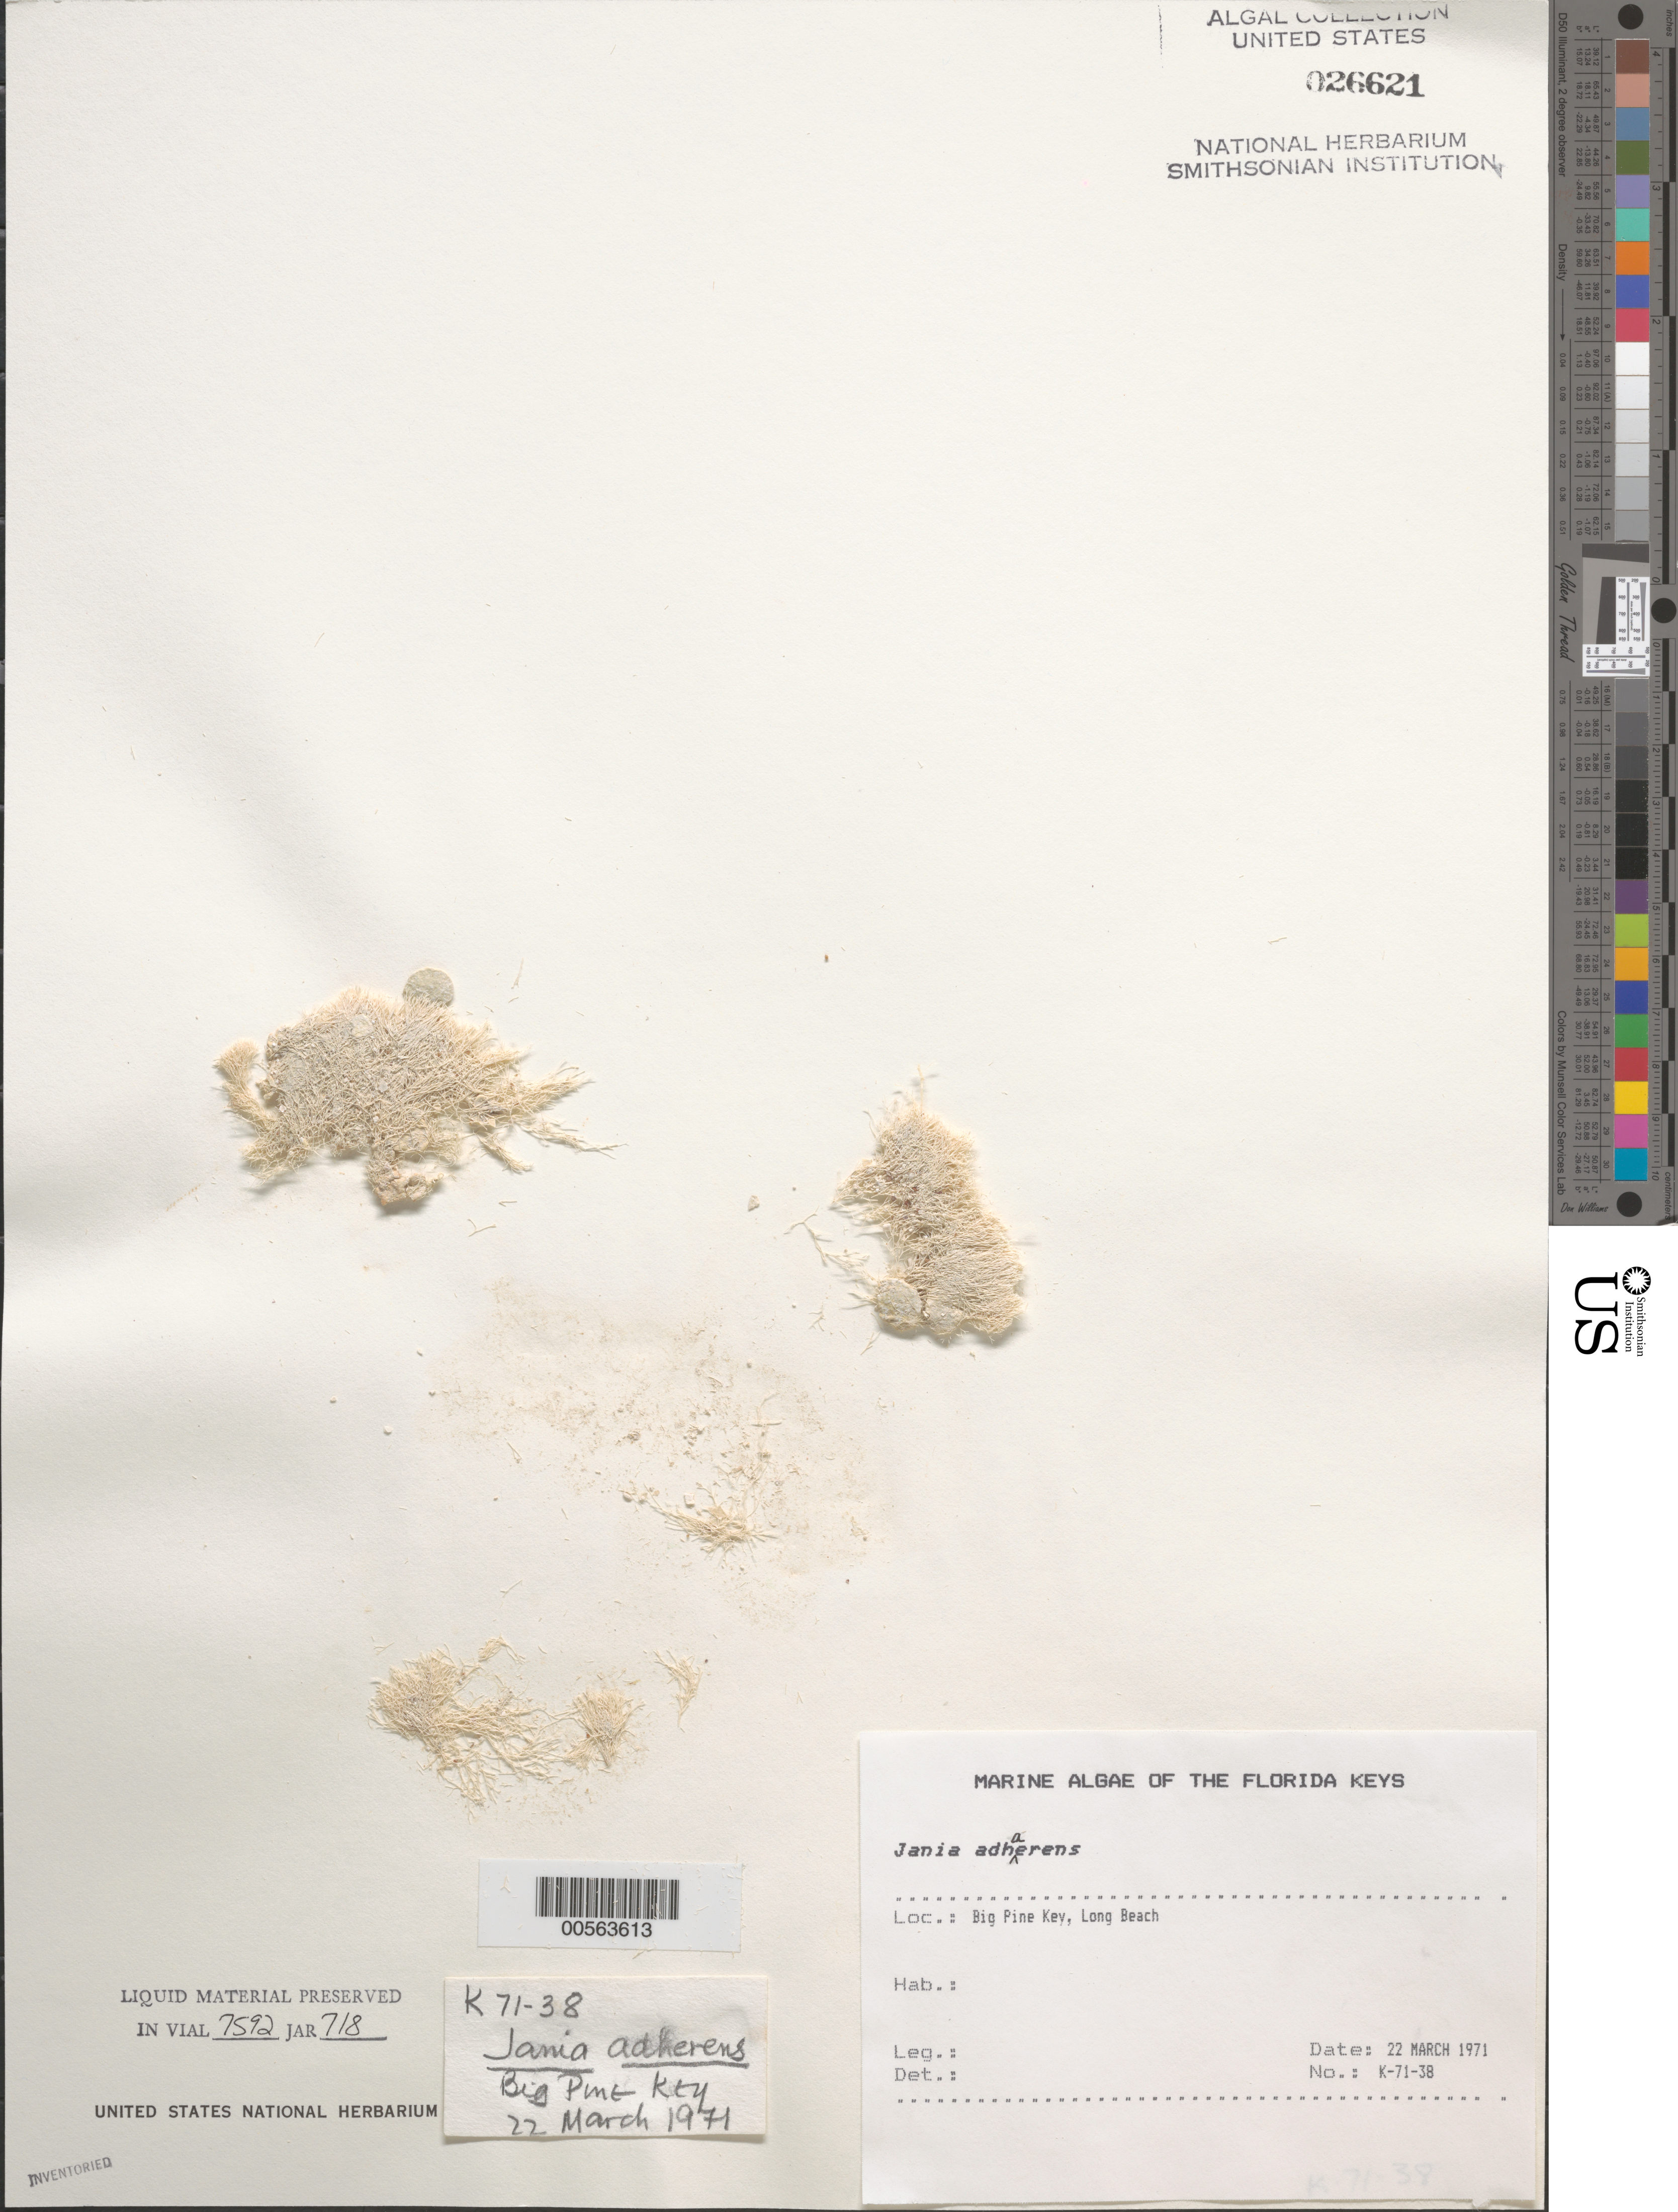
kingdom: Plantae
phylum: Rhodophyta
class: Florideophyceae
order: Corallinales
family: Corallinaceae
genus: Jania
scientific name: Jania pedunculatum var. adhaerens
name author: (J.V.Lamouroux) A.S.Harvey et al.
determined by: Algae name updating Project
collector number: K-71-38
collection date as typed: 22 Mar 1971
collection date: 1971-03-22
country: United States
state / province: Florida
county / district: Monroe County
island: Big Pine Key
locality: Long Beach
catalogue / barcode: US 26621